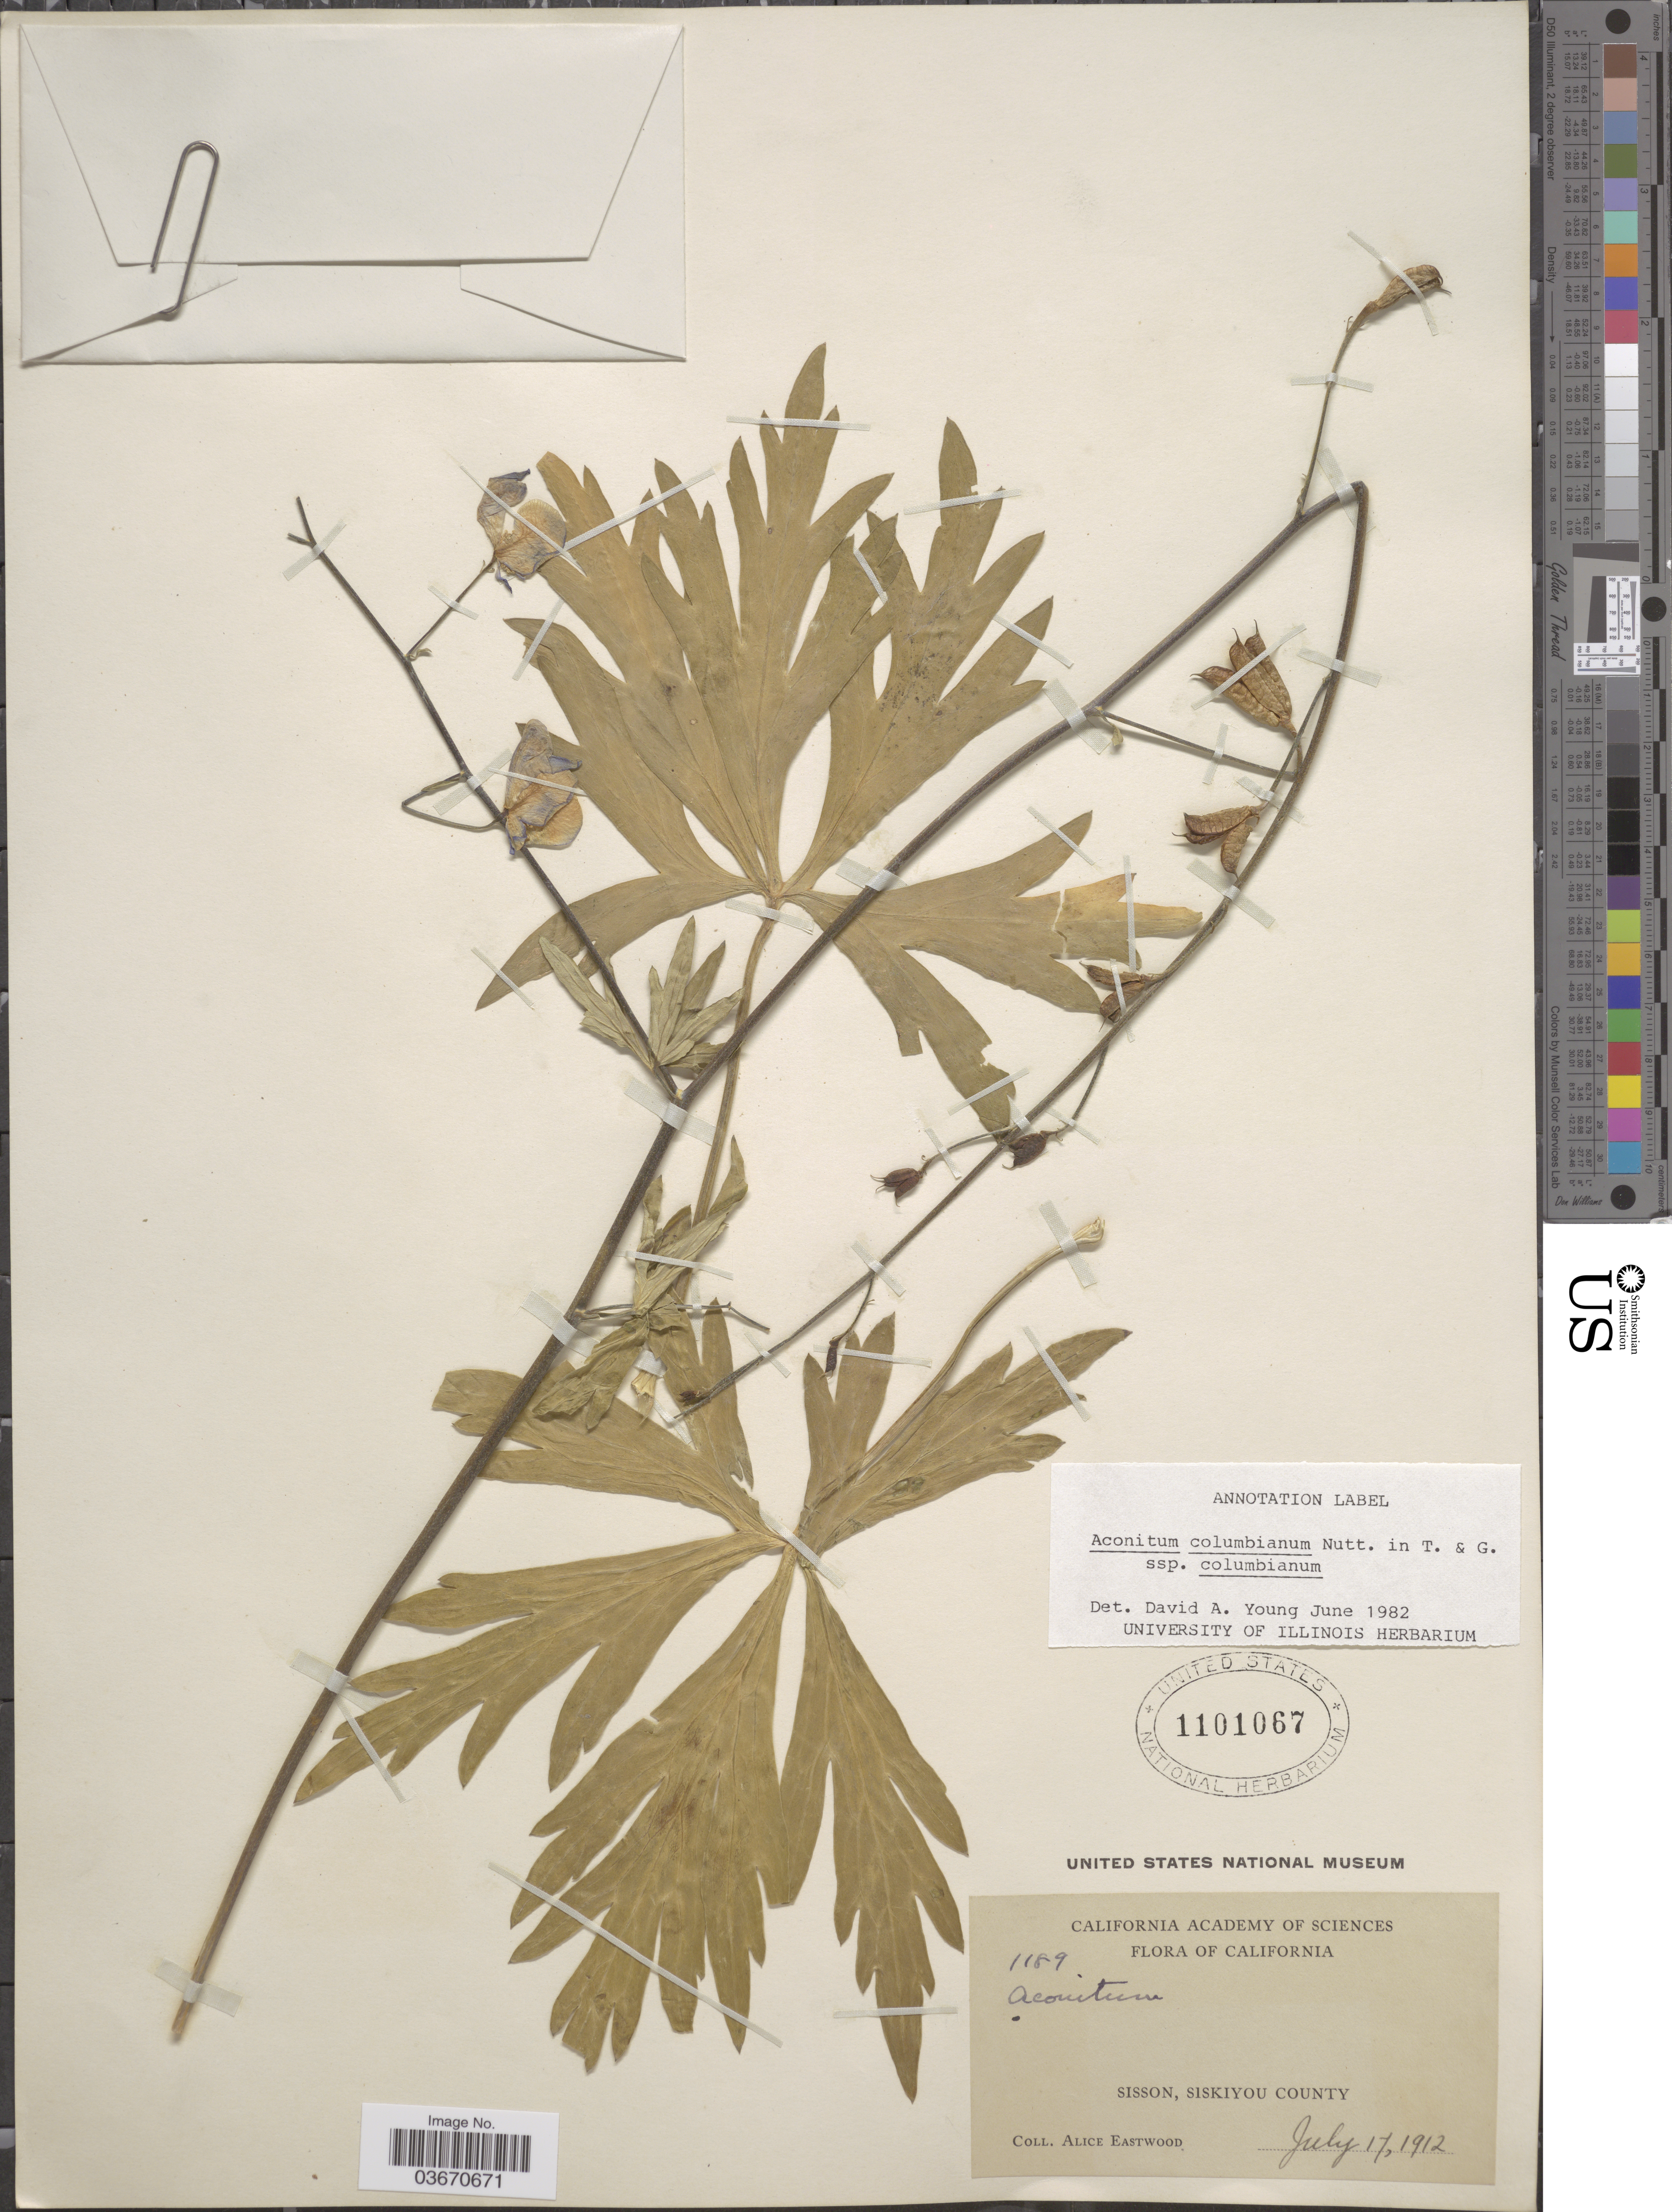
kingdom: Plantae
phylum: Tracheophyta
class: Magnoliopsida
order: Ranunculales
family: Ranunculaceae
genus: Aconitum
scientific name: Aconitum columbianum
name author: Nutt.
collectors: A. Eastwood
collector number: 1189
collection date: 1912-07-17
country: United States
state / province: California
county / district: Siskiyou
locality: Sisson, Siskiyou County.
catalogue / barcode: US 1101067